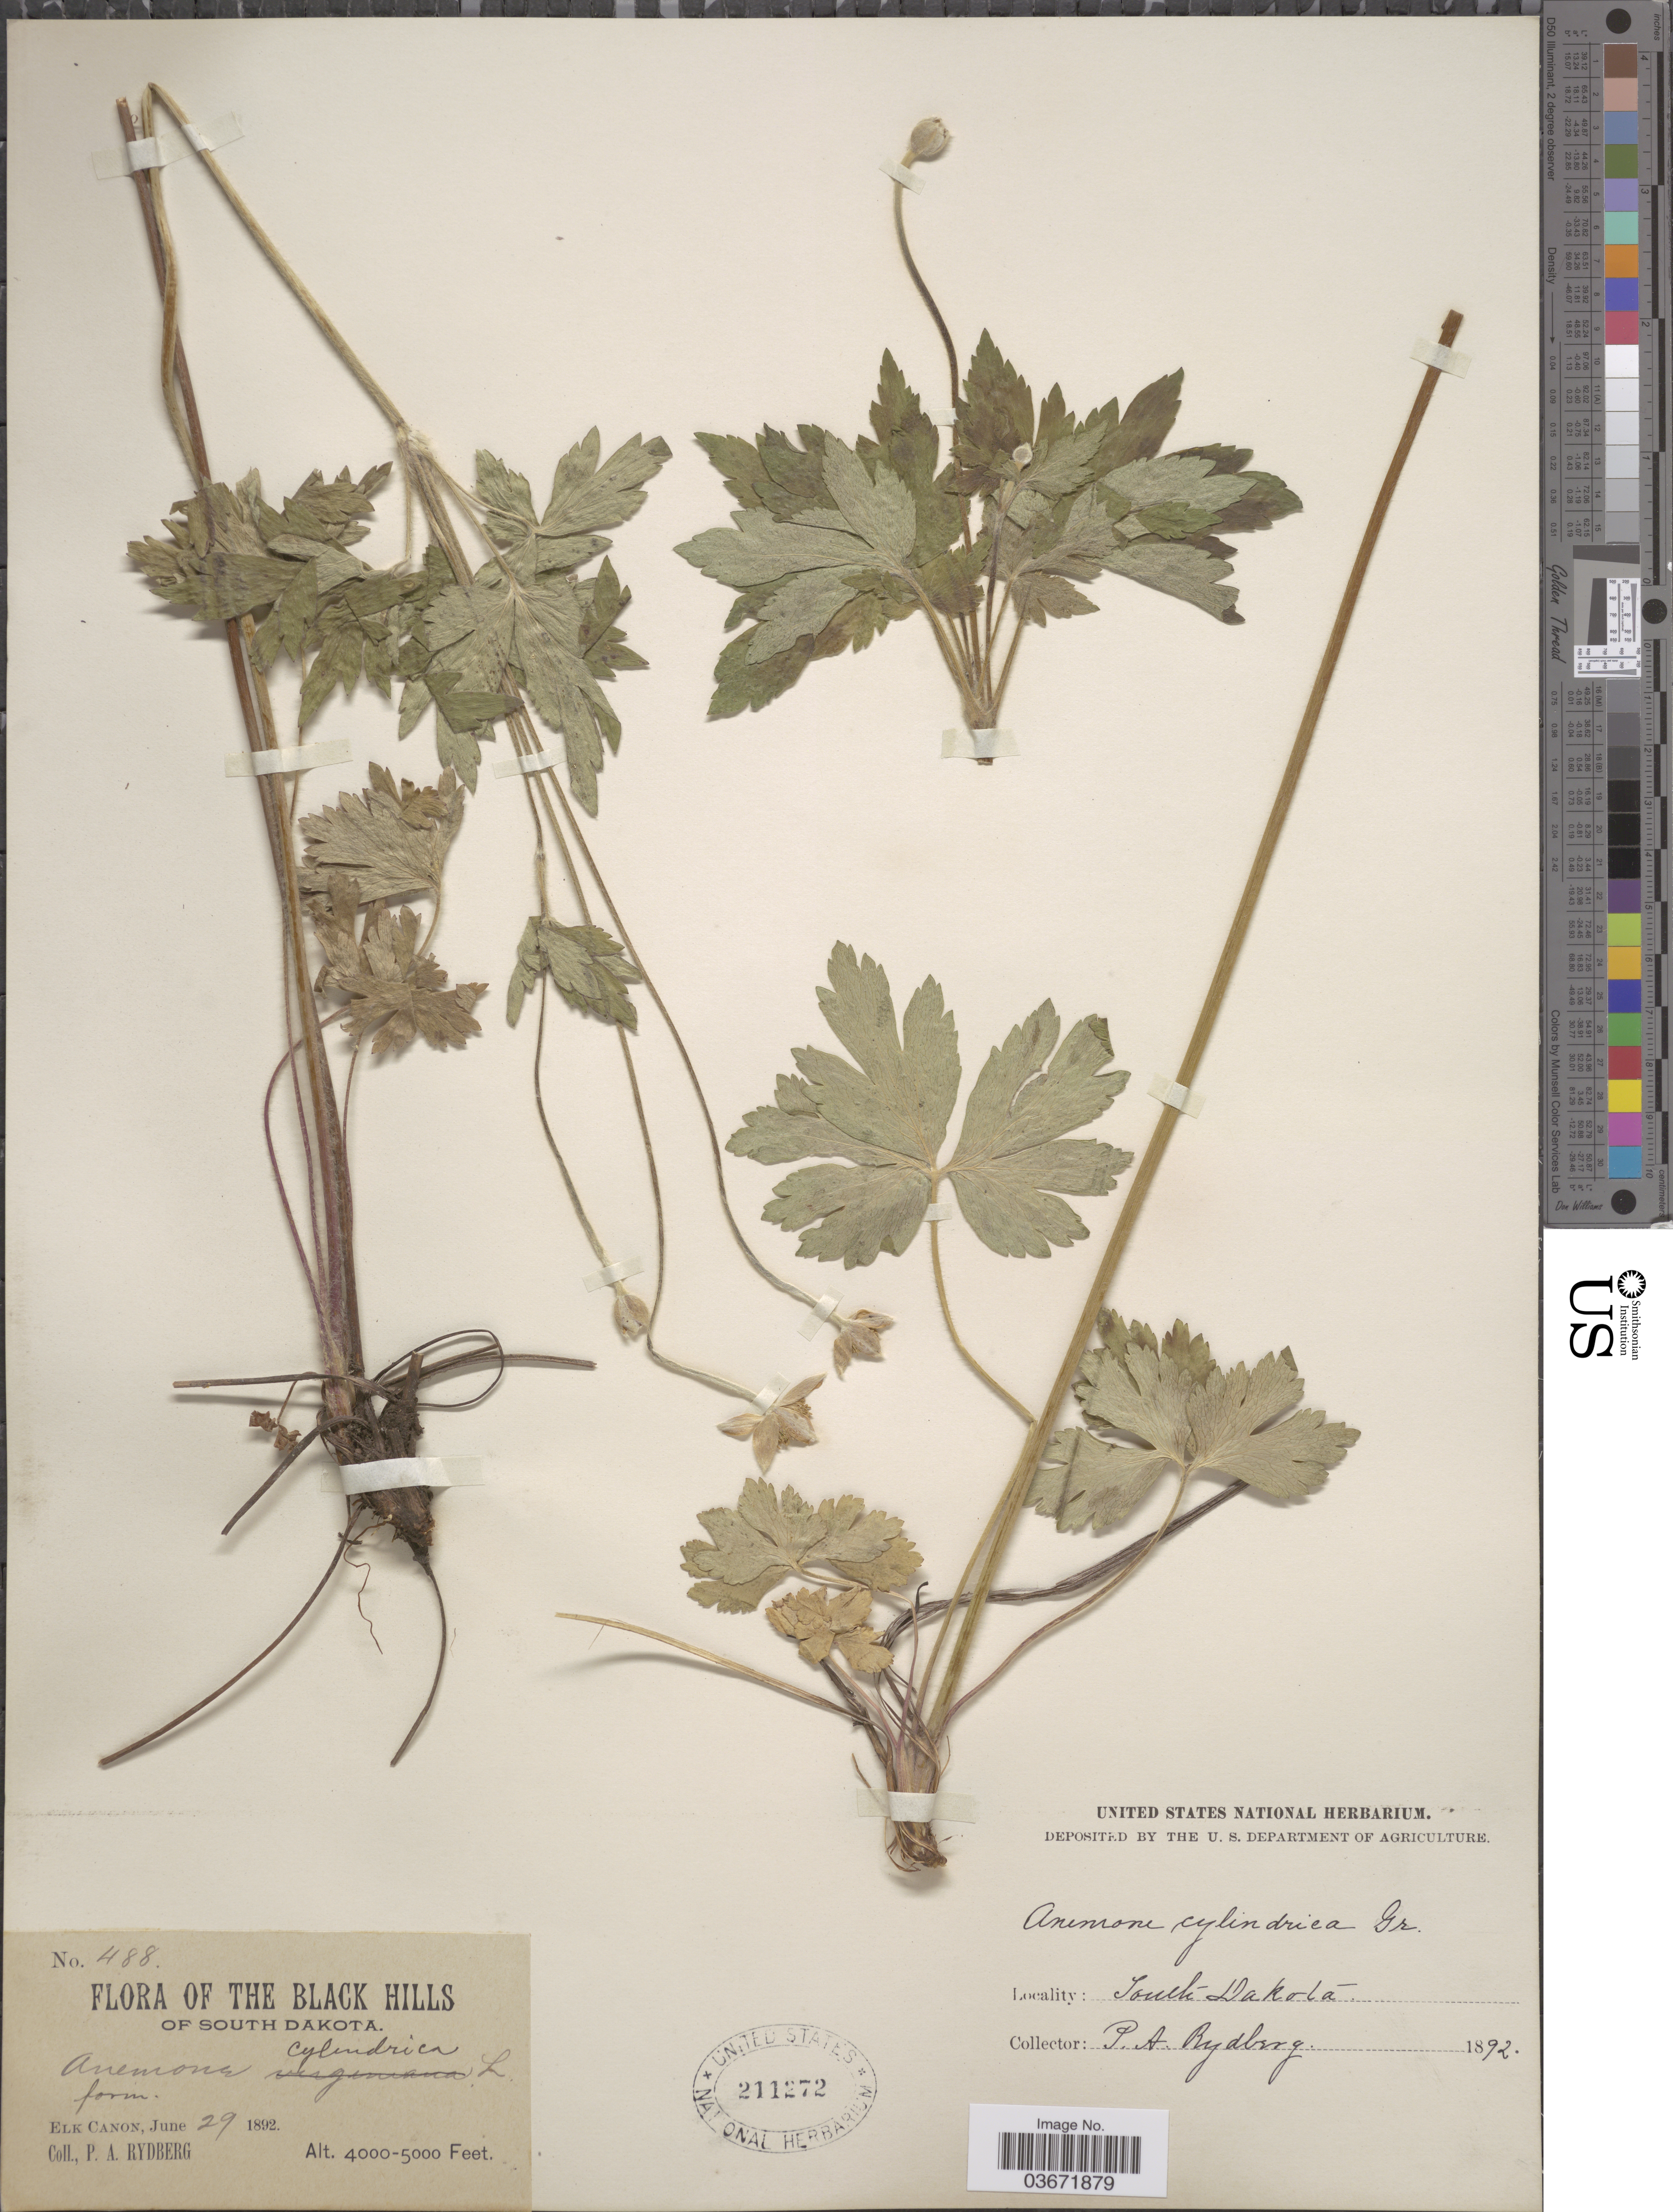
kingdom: Plantae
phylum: Tracheophyta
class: Magnoliopsida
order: Ranunculales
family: Ranunculaceae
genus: Anemone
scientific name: Anemone cylindrica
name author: A. Gray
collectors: P. A. Rydberg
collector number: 488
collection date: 1892-06-29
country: United States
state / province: South Dakota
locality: The Black Hills of South Dakota. Elk Canon.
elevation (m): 1219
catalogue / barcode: US 211272